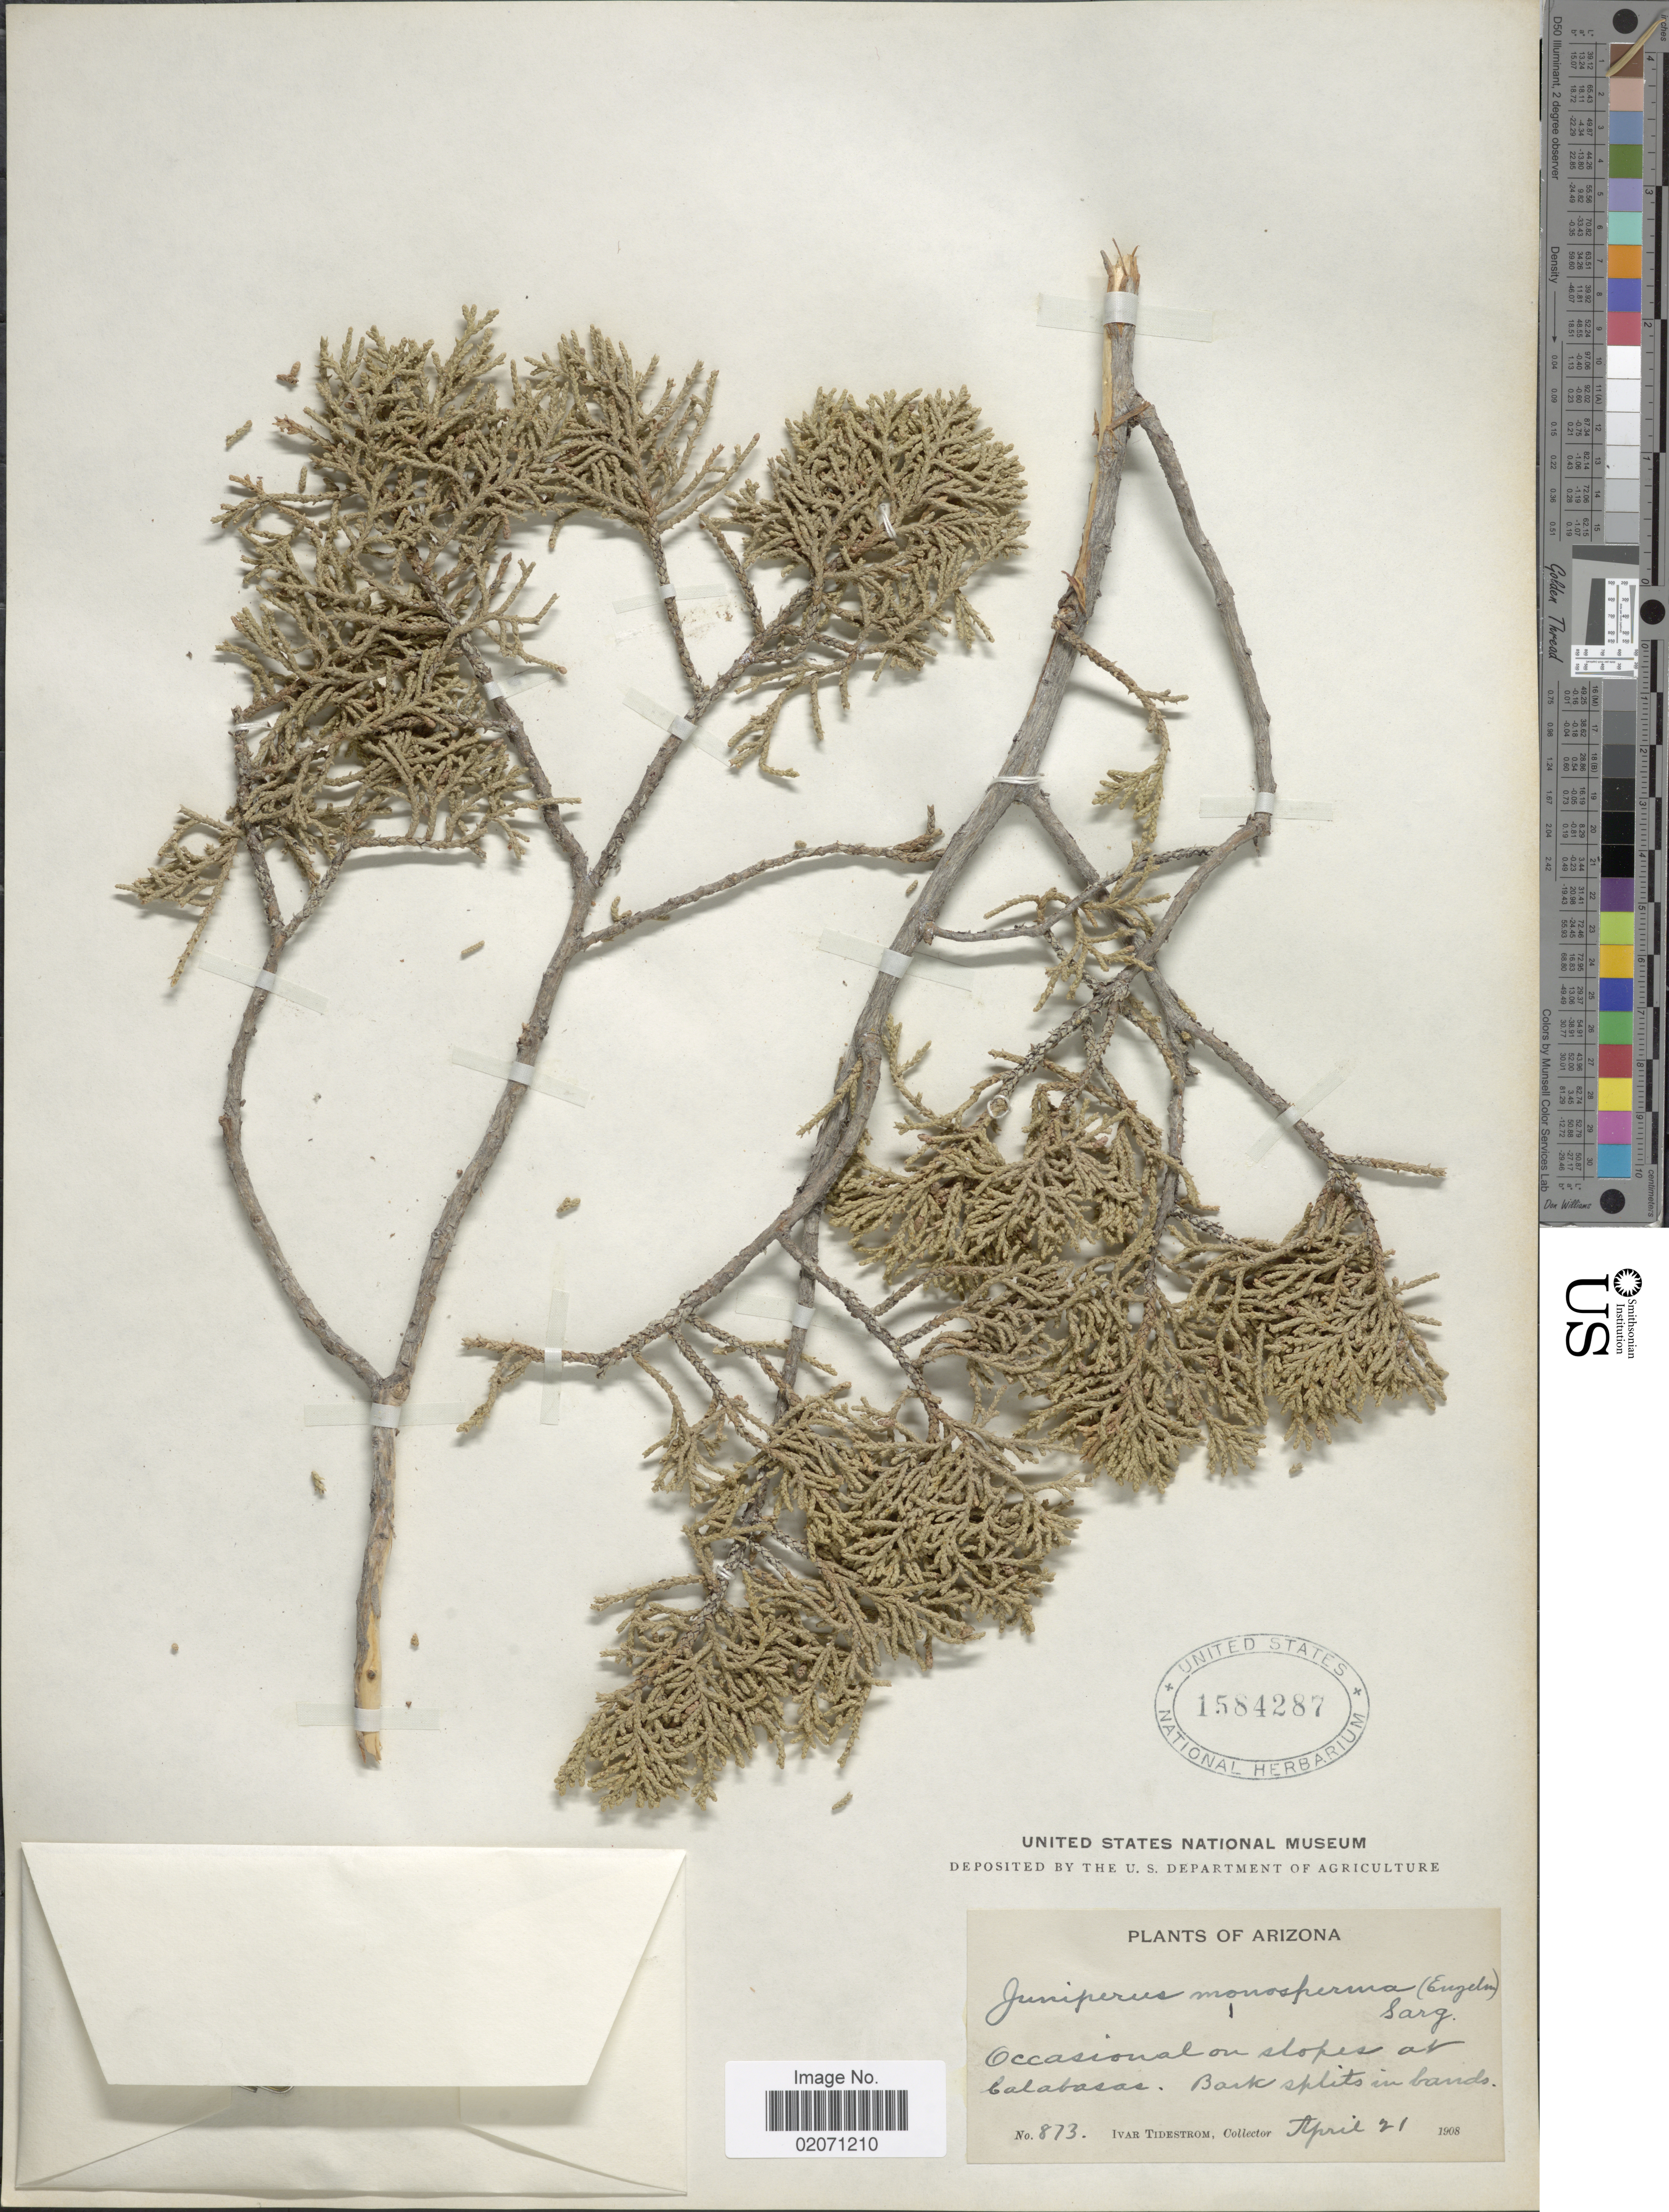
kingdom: Plantae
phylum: Tracheophyta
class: Pinopsida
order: Pinales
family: Cupressaceae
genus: Juniperus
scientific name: Juniperus monosperma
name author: (Engelm.) Sarg.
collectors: I. F. Tidestrom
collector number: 873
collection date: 1908-04-21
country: United States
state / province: Arizona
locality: Occasional on slopes at Calabasas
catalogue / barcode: US 1584287